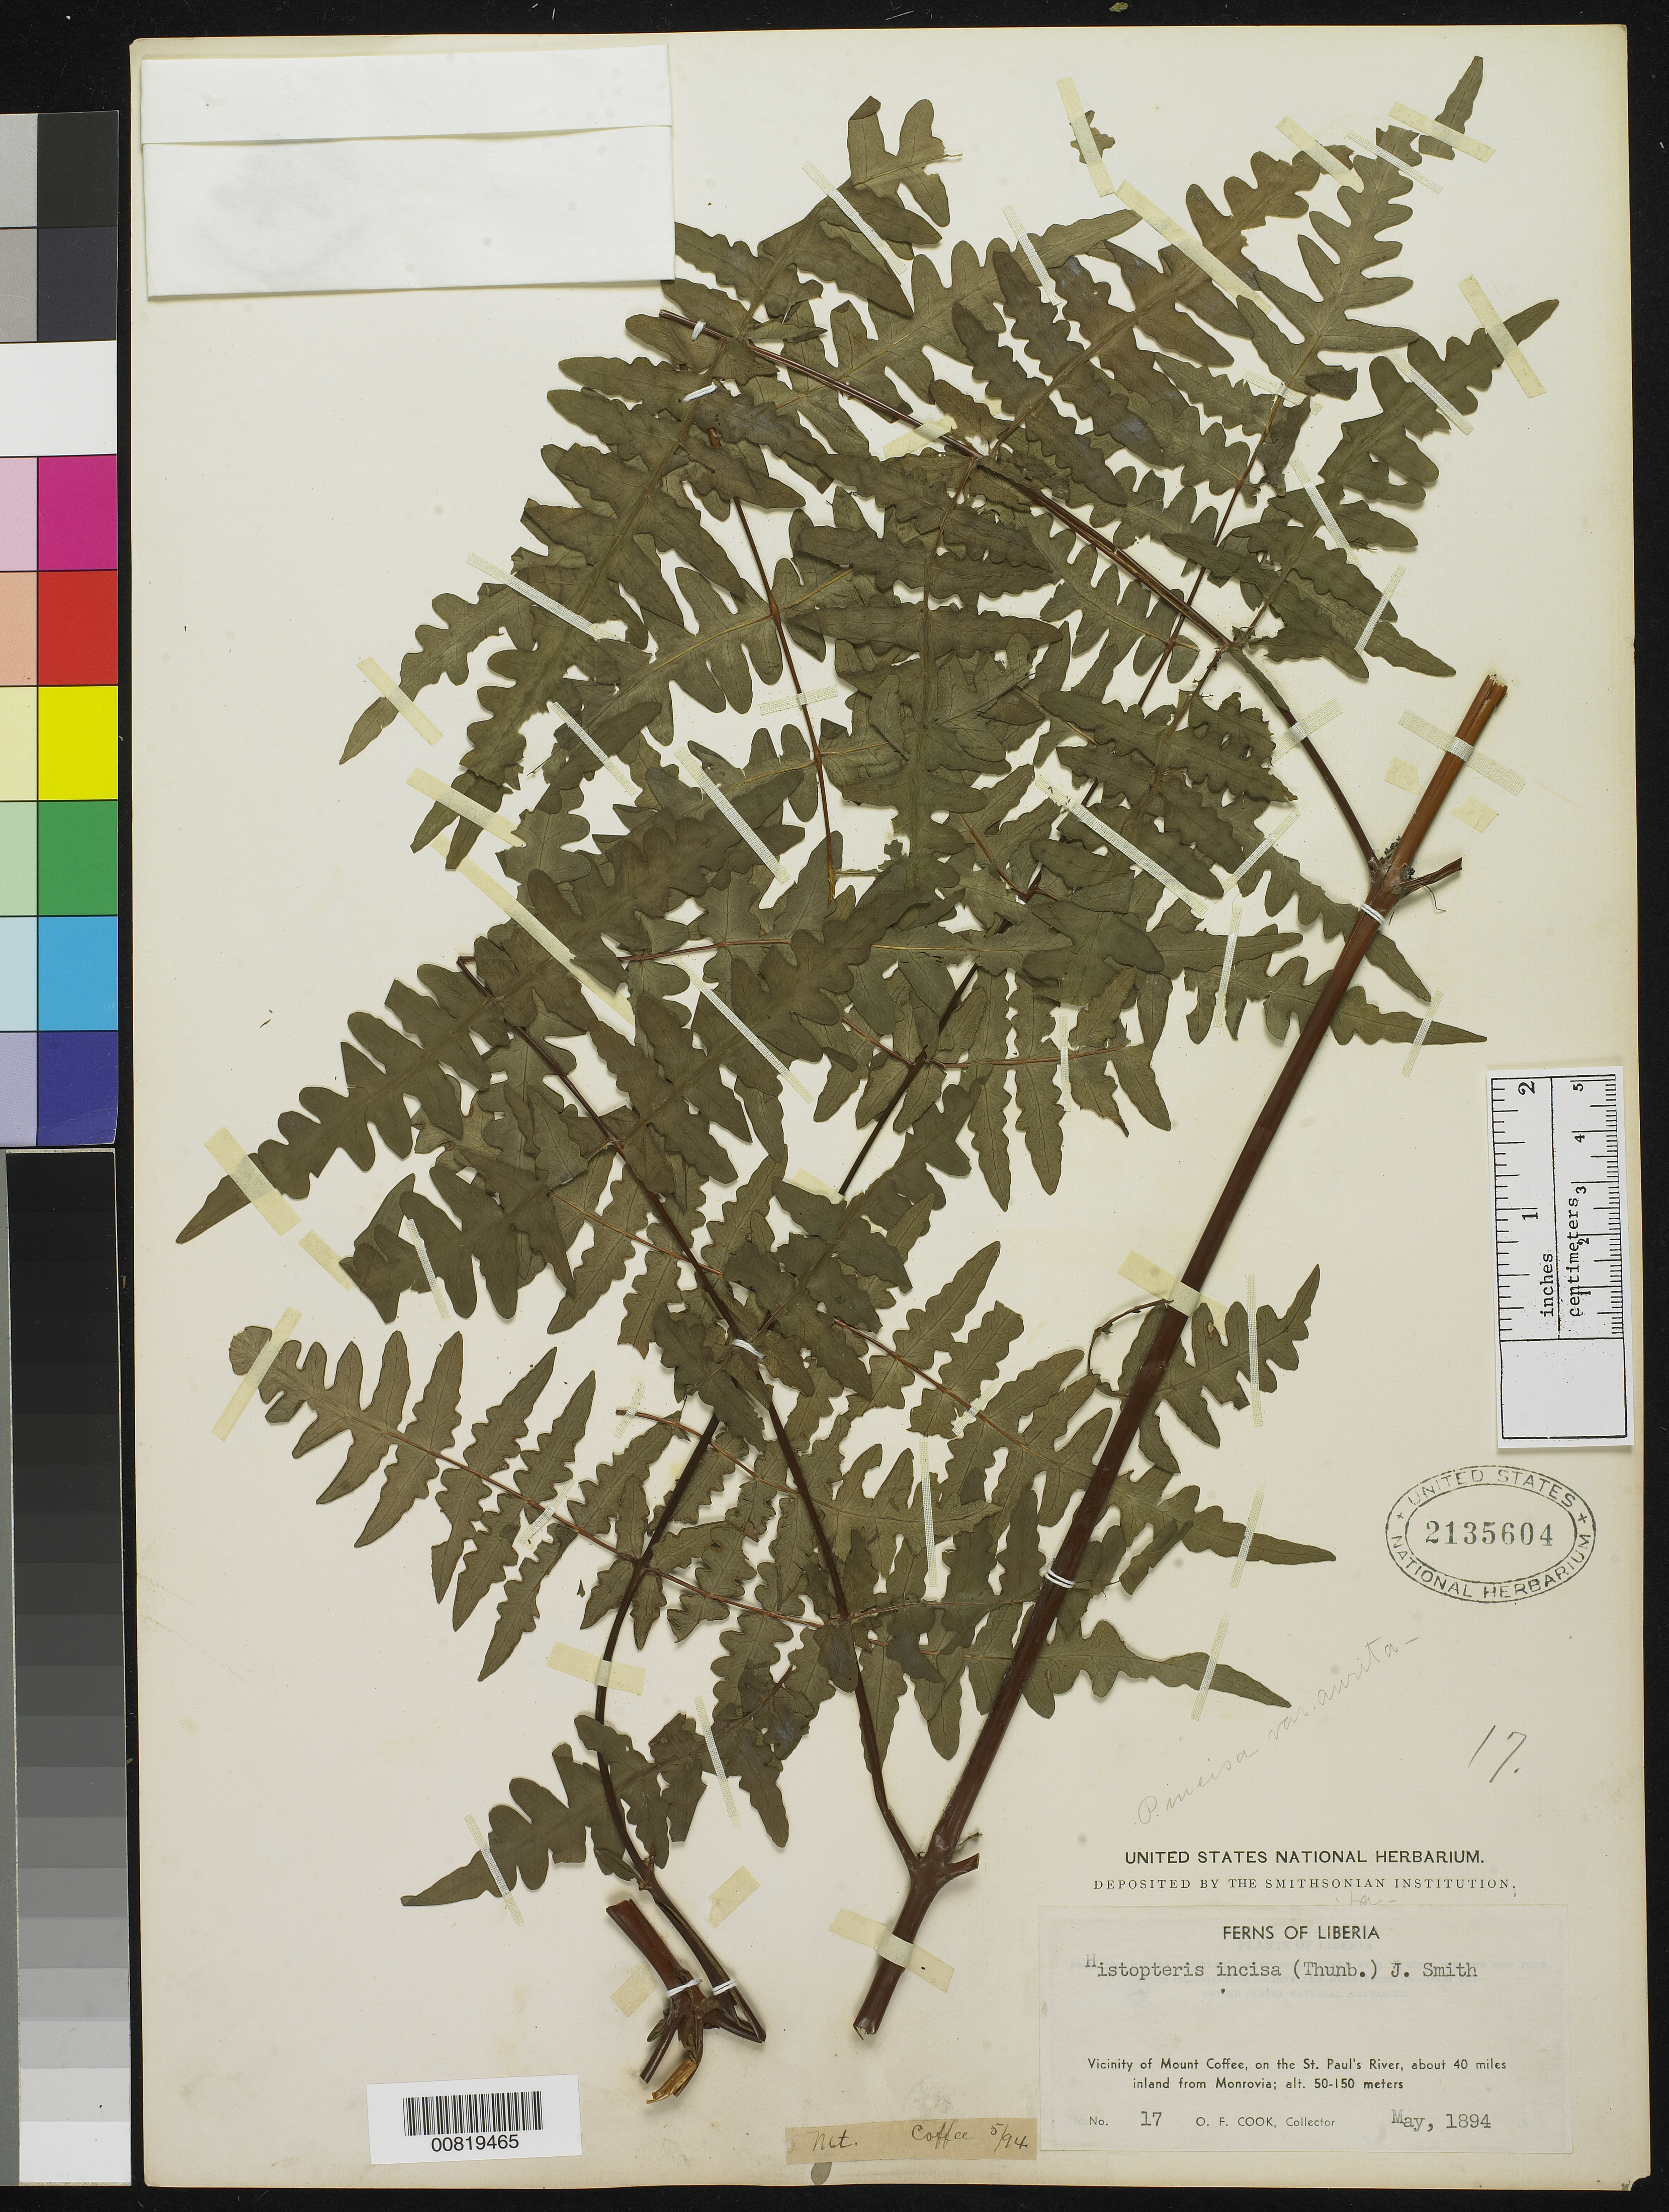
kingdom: Plantae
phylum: Tracheophyta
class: Polypodiopsida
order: Polypodiales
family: Dennstaedtiaceae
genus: Histiopteris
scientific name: Histiopteris incisa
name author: (Thunb.) J. Sm.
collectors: O. F. Cook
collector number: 17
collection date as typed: May 1894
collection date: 1894-05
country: Liberia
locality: Vicinity of Mt. Coffee, on the St. Paul's River, about 40 miles inland from Monrovia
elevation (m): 50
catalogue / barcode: US 2135604